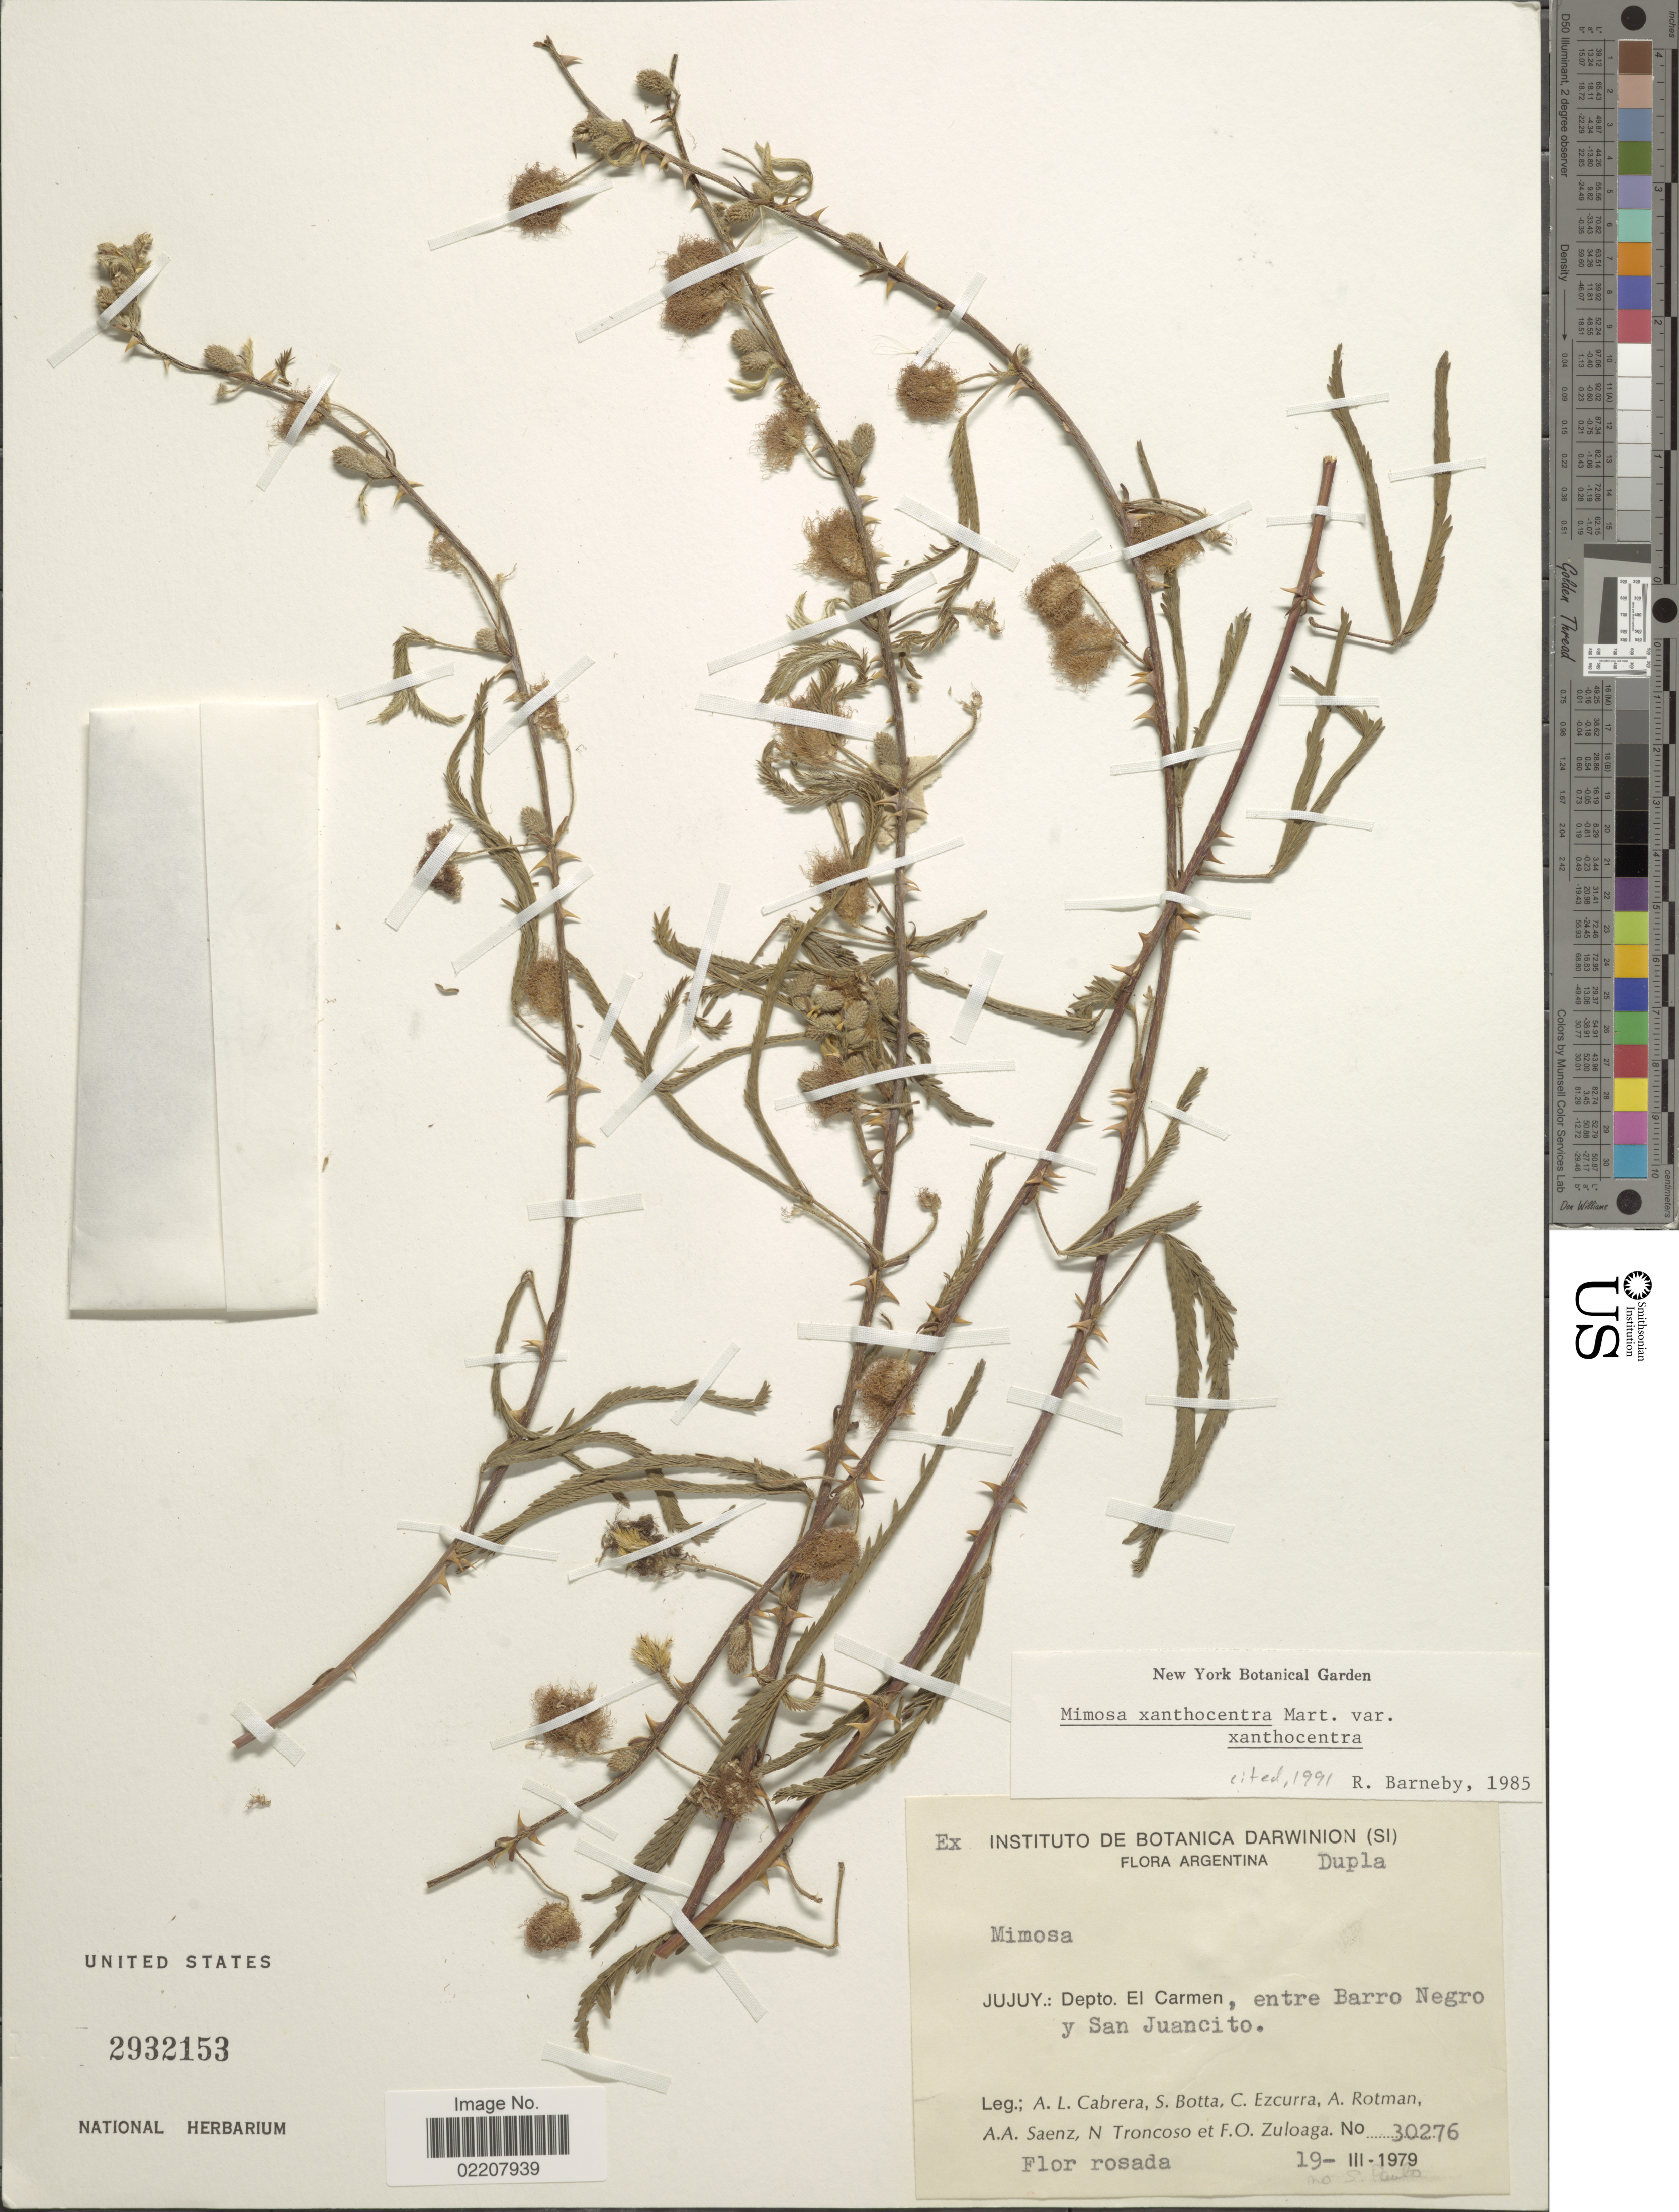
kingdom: Plantae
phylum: Tracheophyta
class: Magnoliopsida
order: Fabales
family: Fabaceae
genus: Mimosa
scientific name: Mimosa xanthocentra subsp. xanthocentra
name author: Mart.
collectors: A. L. Cabrera, S. Botta, C. Ezcurra, A. D. Rotman & et al.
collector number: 30276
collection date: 1979-03-19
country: Argentina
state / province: Jujuy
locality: Depto. El Carmen, entre Barro Negro y San Juancito.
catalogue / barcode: US 2932153